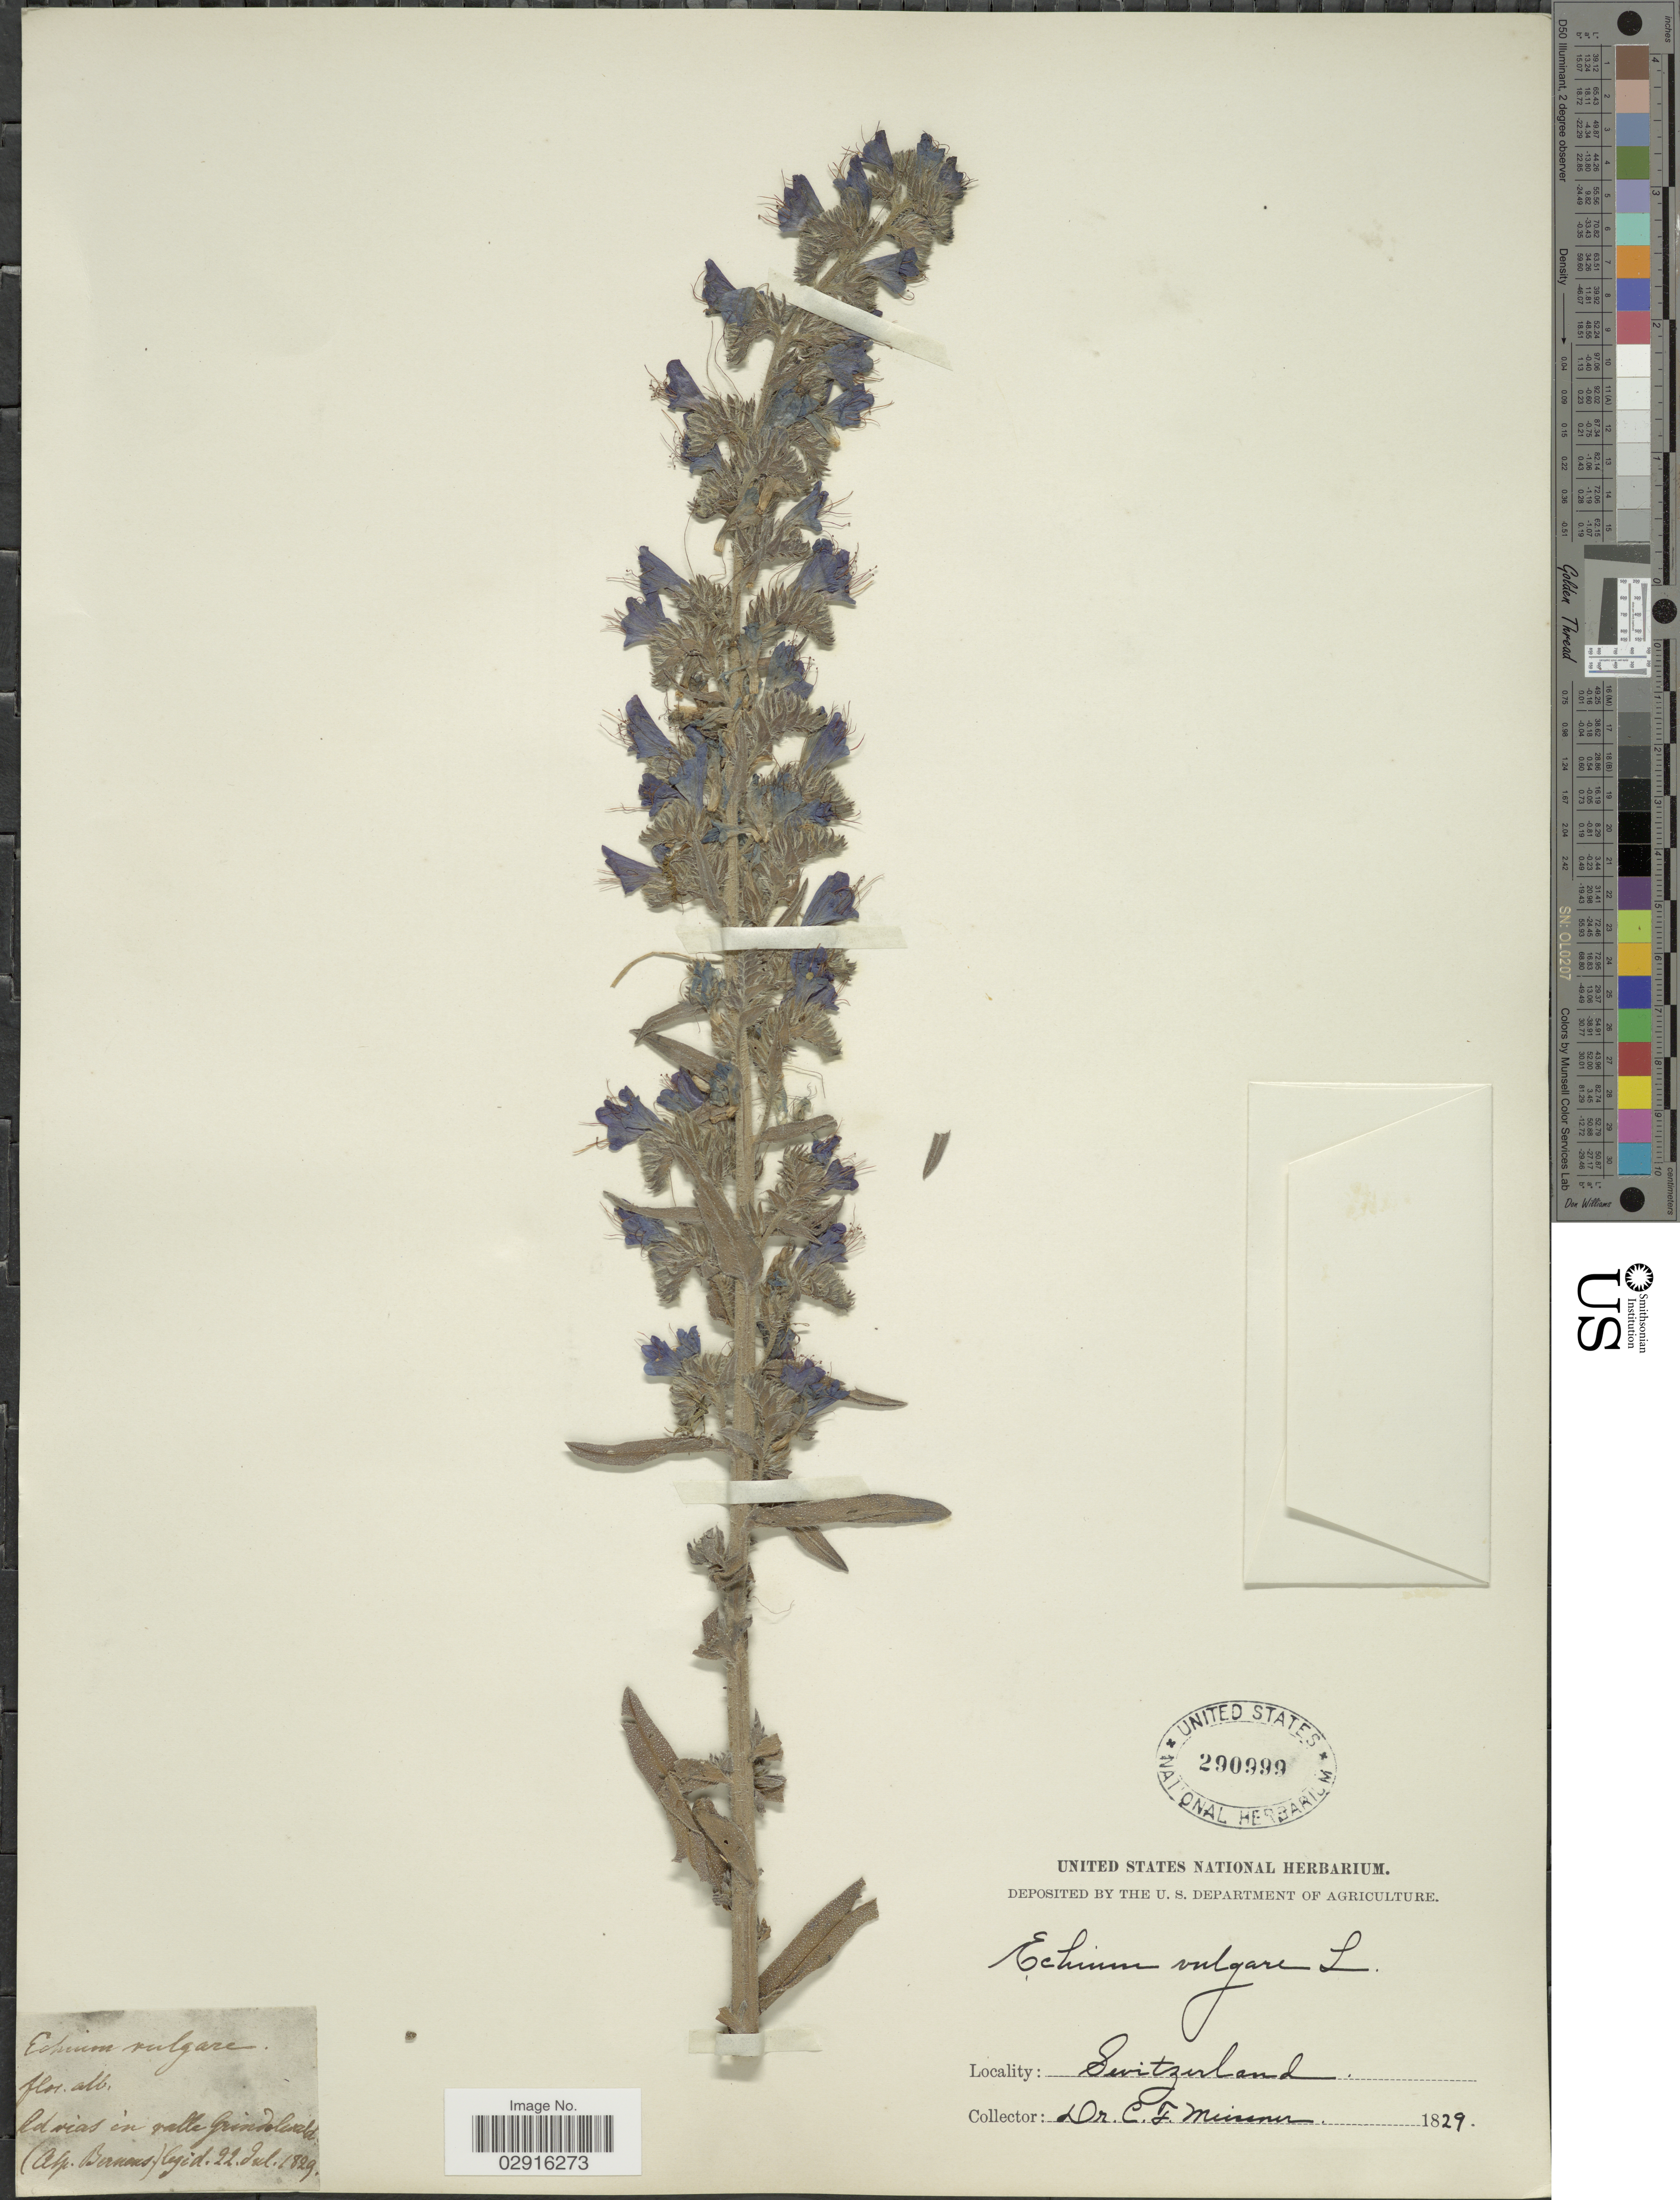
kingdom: Plantae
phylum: Tracheophyta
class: Magnoliopsida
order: Boraginales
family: Boraginaceae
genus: Echium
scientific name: Echium vulgare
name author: L.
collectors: C. F. D. Meisner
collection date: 1829-07-22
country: Switzerland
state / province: Bern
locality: Ad vias valle Grindelwald (Alp. Bernens).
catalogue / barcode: US 290999